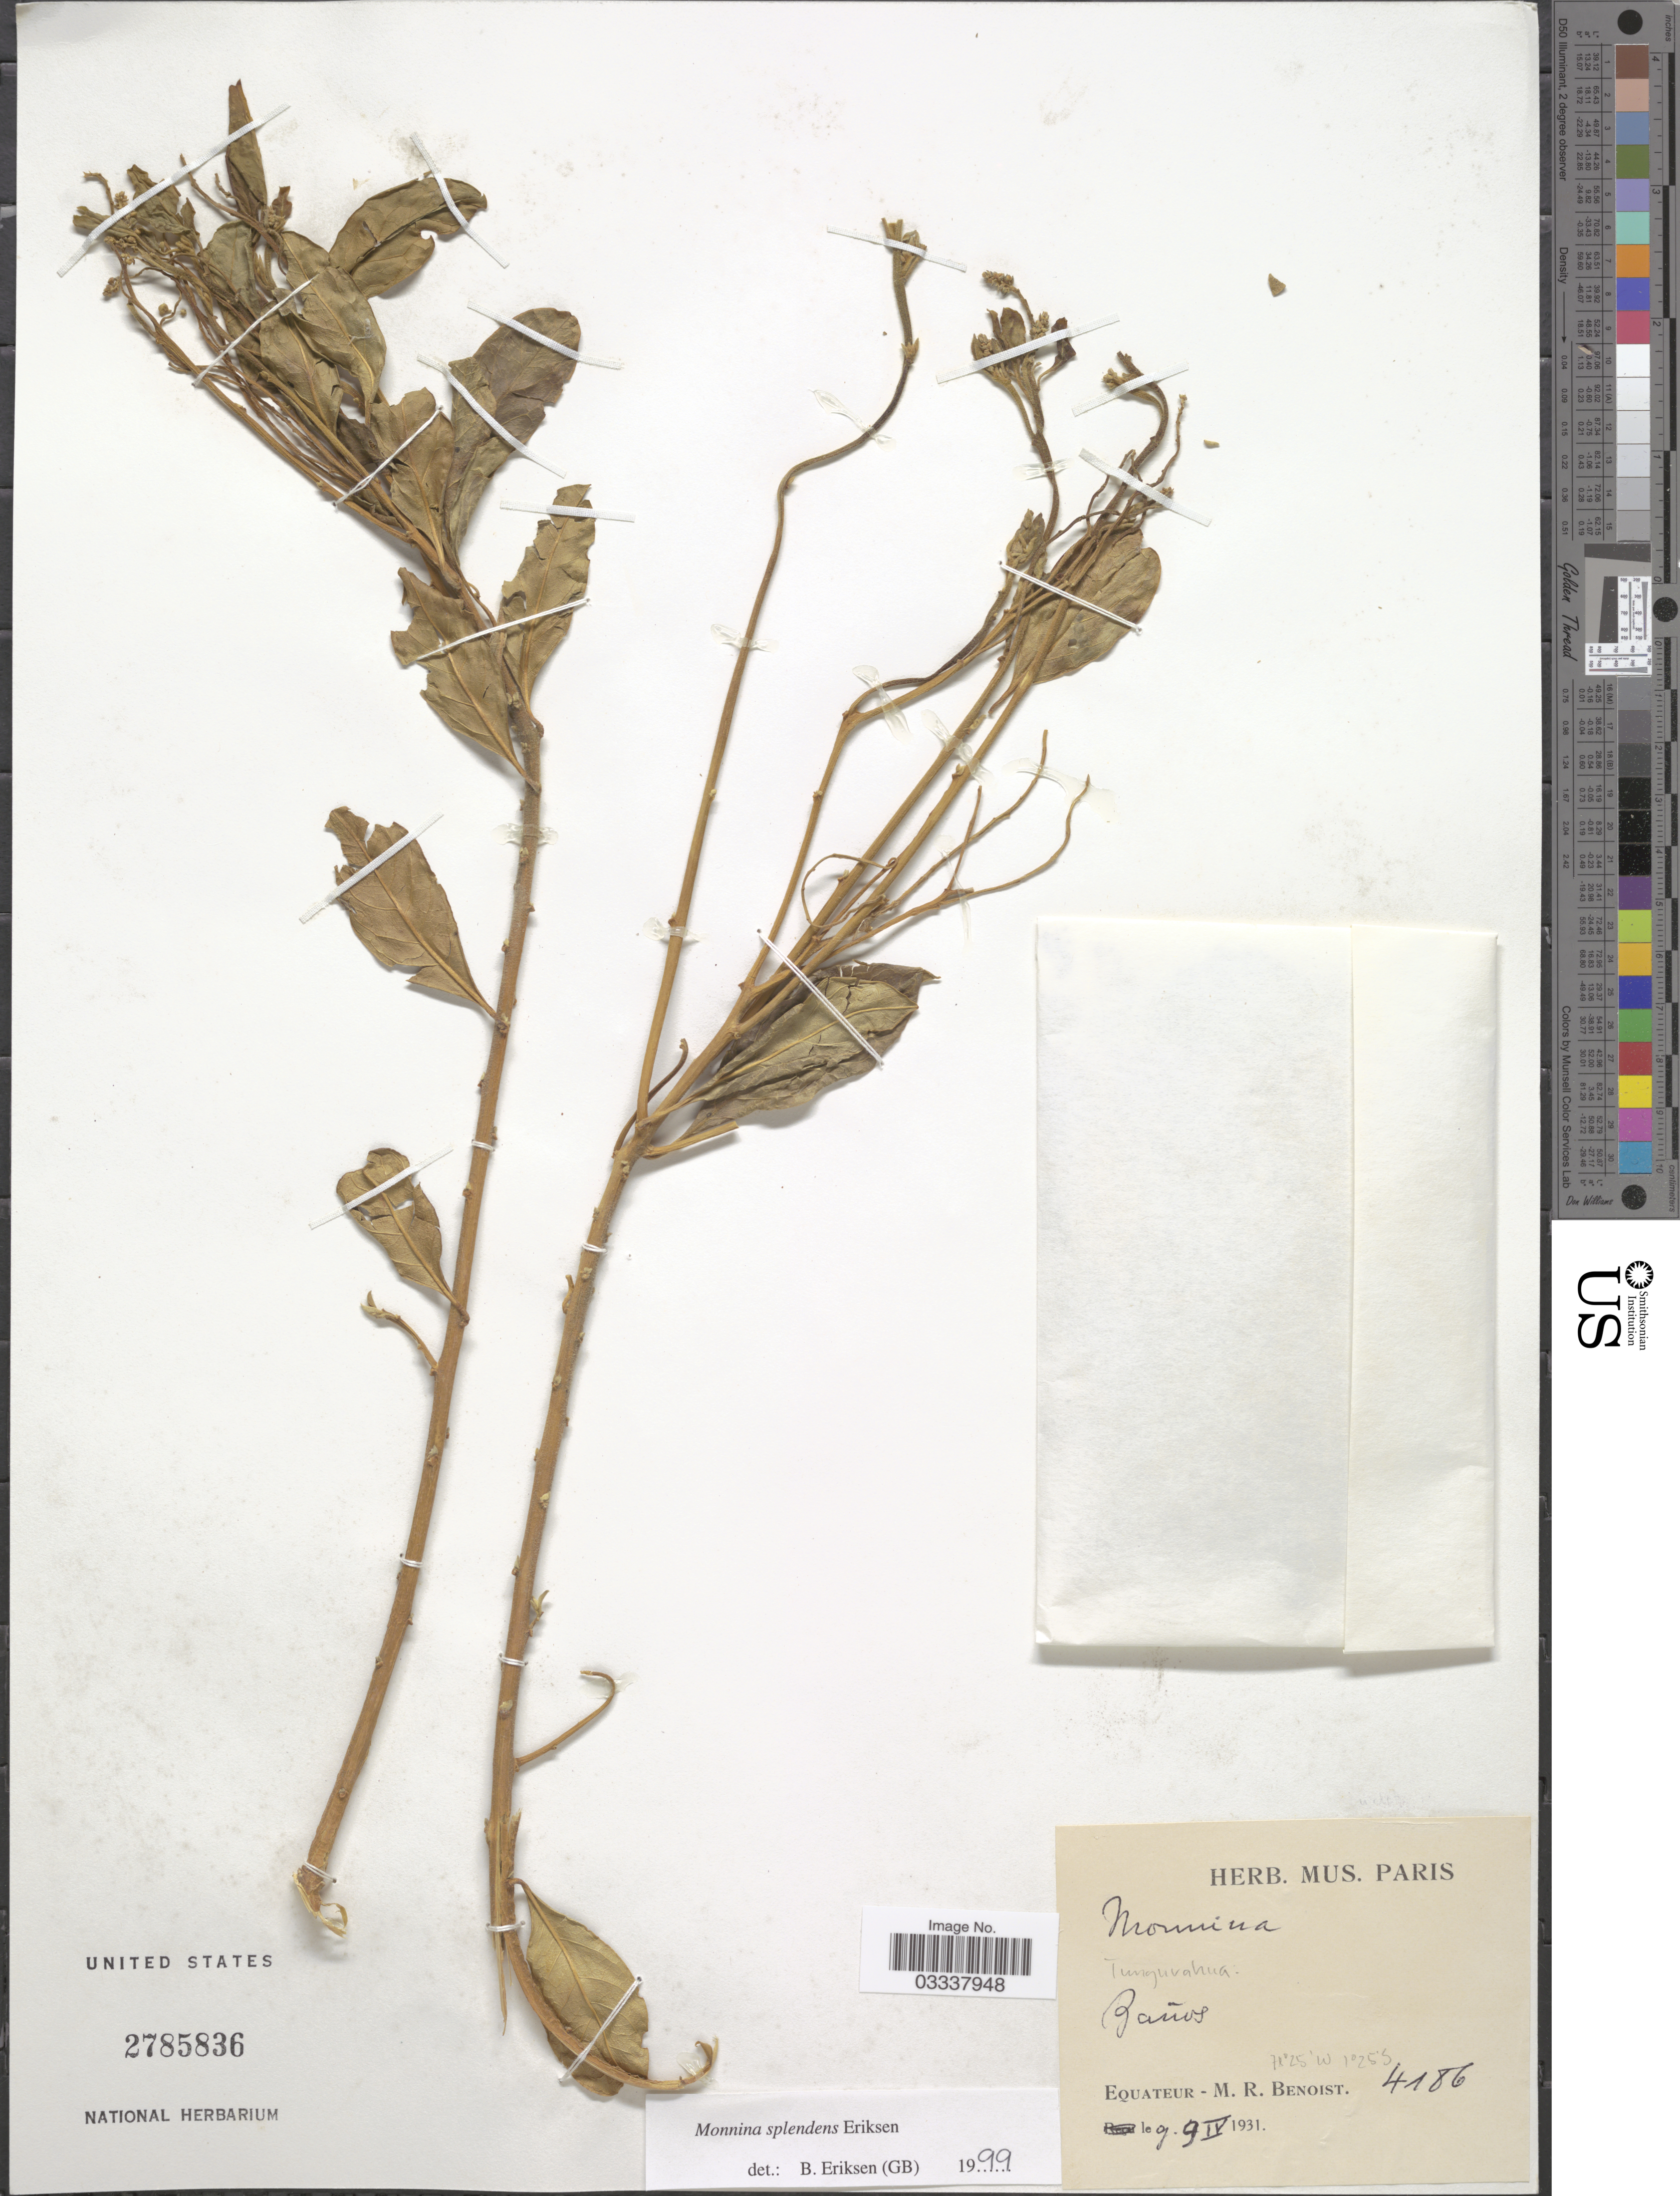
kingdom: Plantae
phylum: Tracheophyta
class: Magnoliopsida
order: Fabales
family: Polygalaceae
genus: Monnina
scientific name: Monnina splendens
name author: B. Eriksen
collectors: M. Benoist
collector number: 4186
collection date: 1931-04-09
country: Ecuador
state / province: Tungurahua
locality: Equateur, Baños.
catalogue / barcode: US 2785836